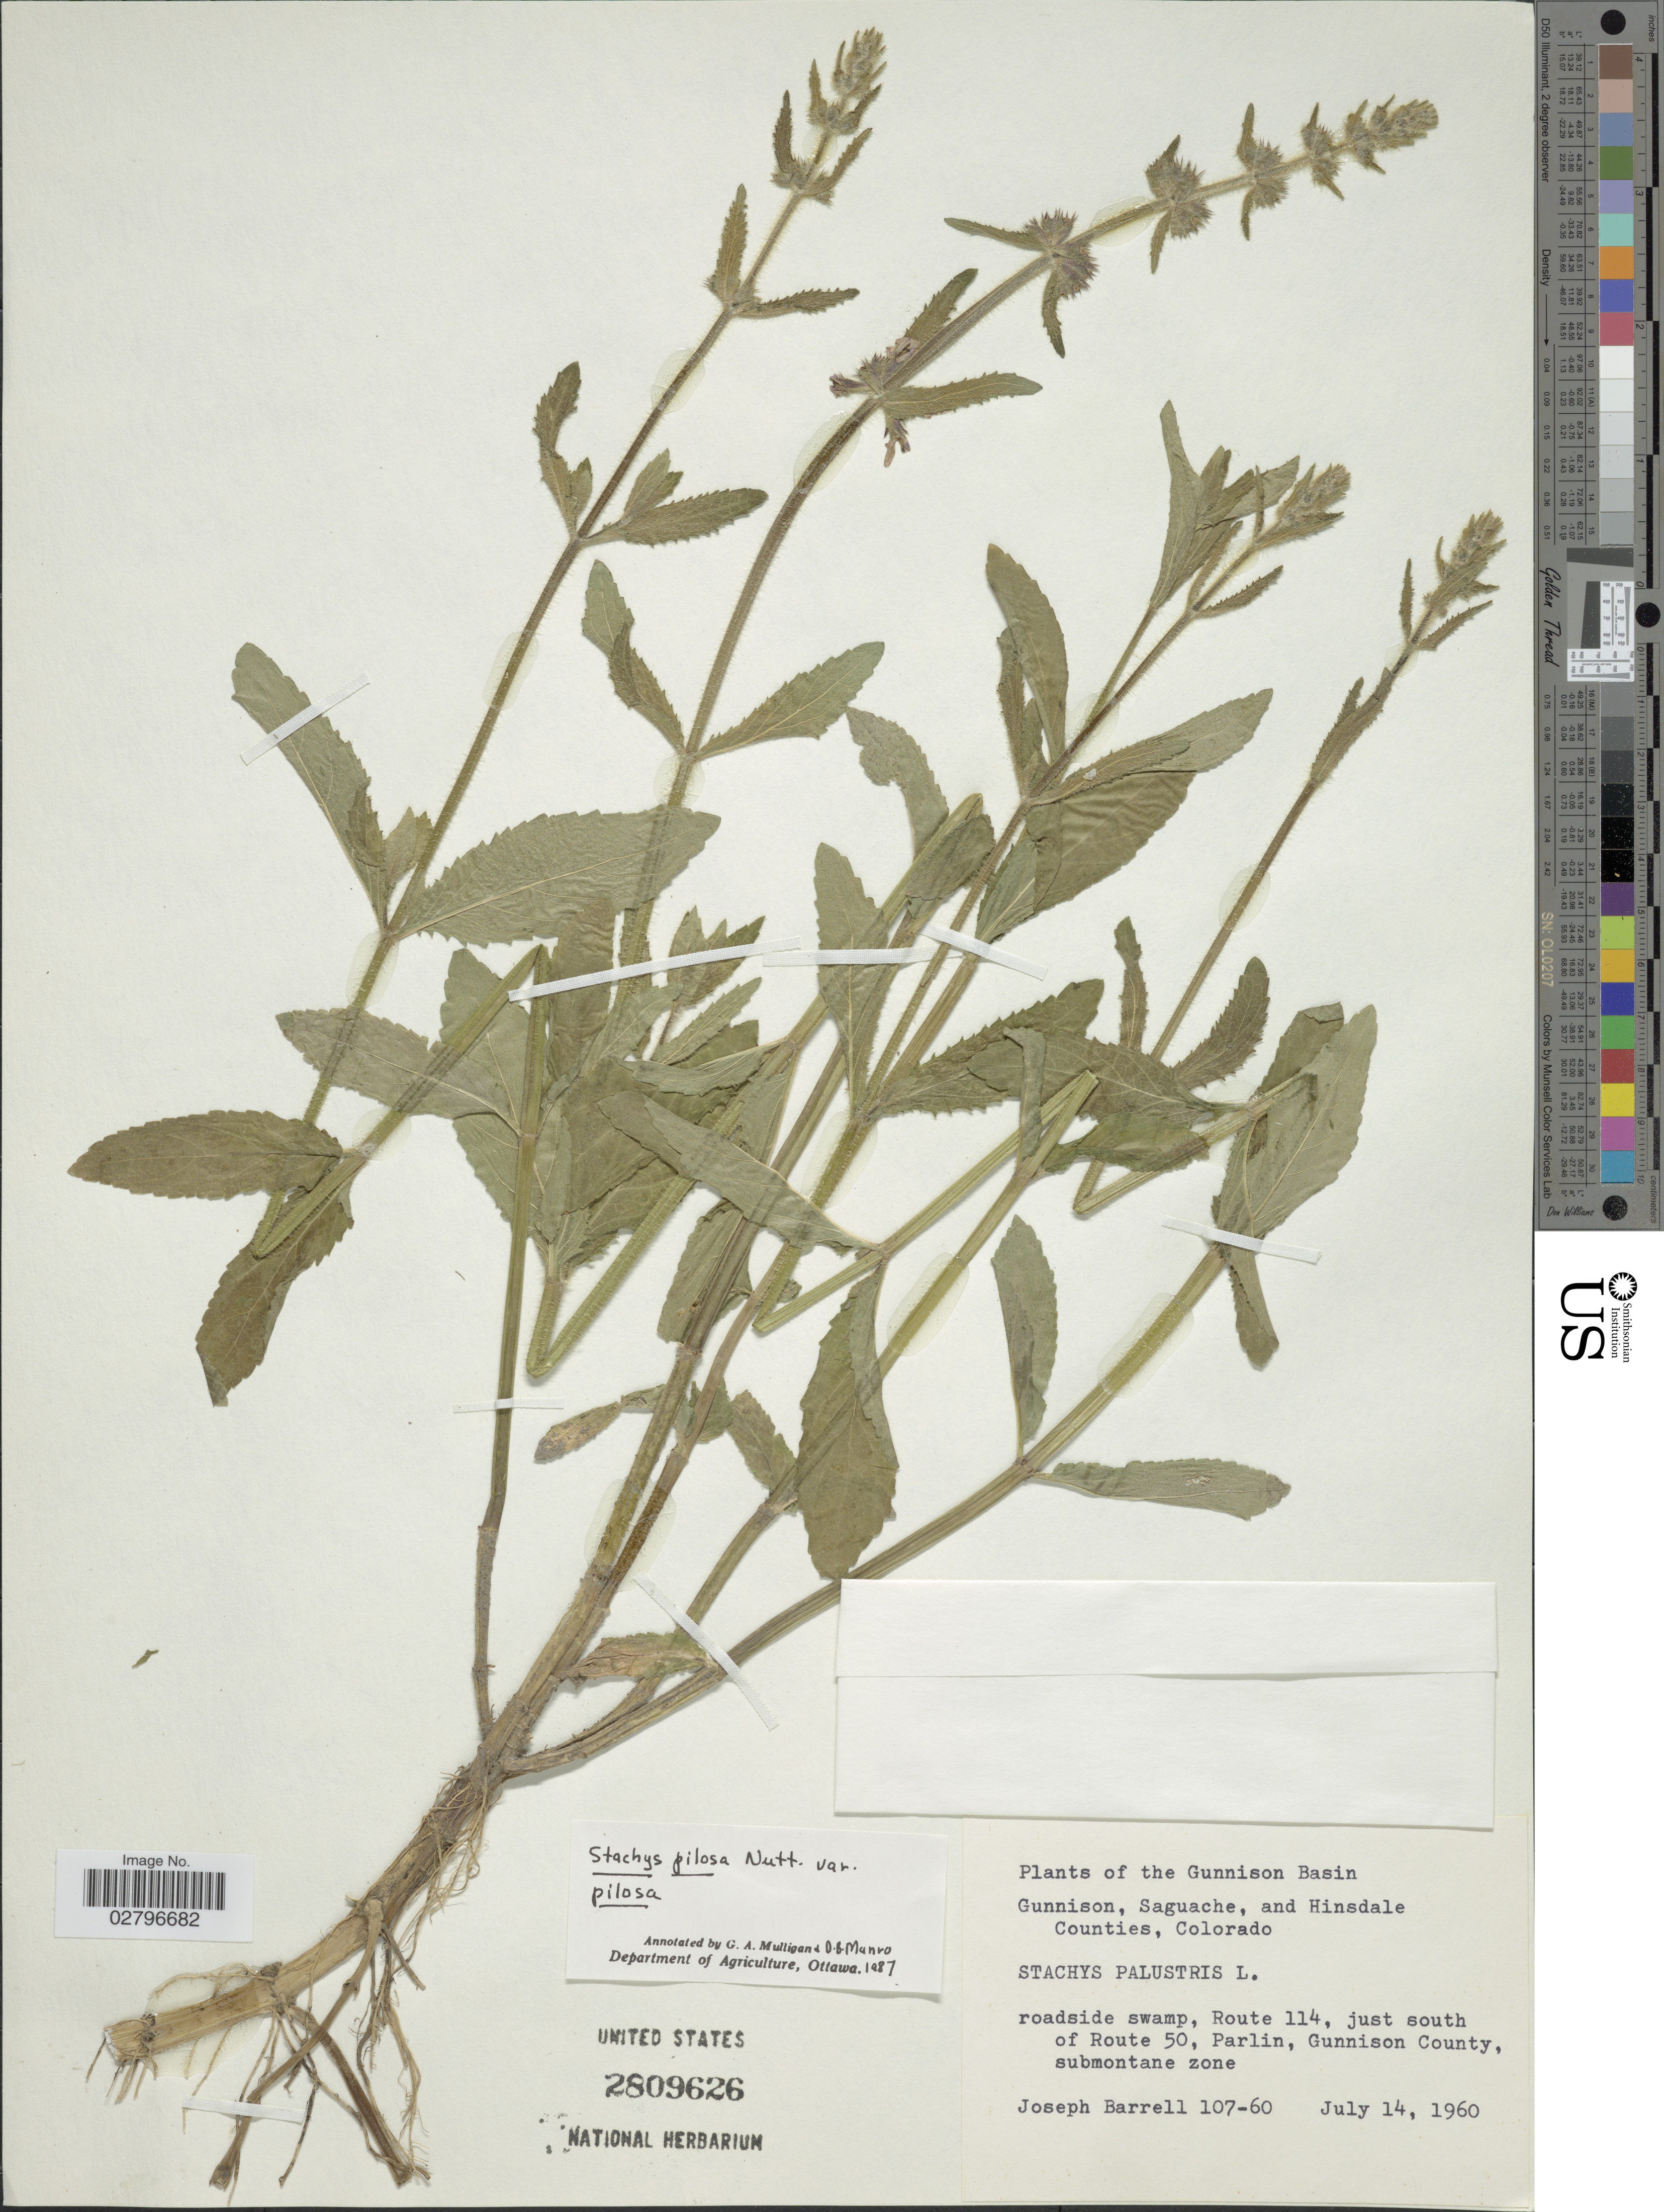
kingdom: Plantae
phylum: Tracheophyta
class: Magnoliopsida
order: Lamiales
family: Lamiaceae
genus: Stachys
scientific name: Stachys pilosa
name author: Nutt.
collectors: J. Barrell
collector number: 107-60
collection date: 1960-07-14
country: United States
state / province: Colorado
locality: Gunnison Basin, roadside swamp, Route 114, just south of Route 50, Parlin, Gunnison County.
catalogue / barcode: US 2809626